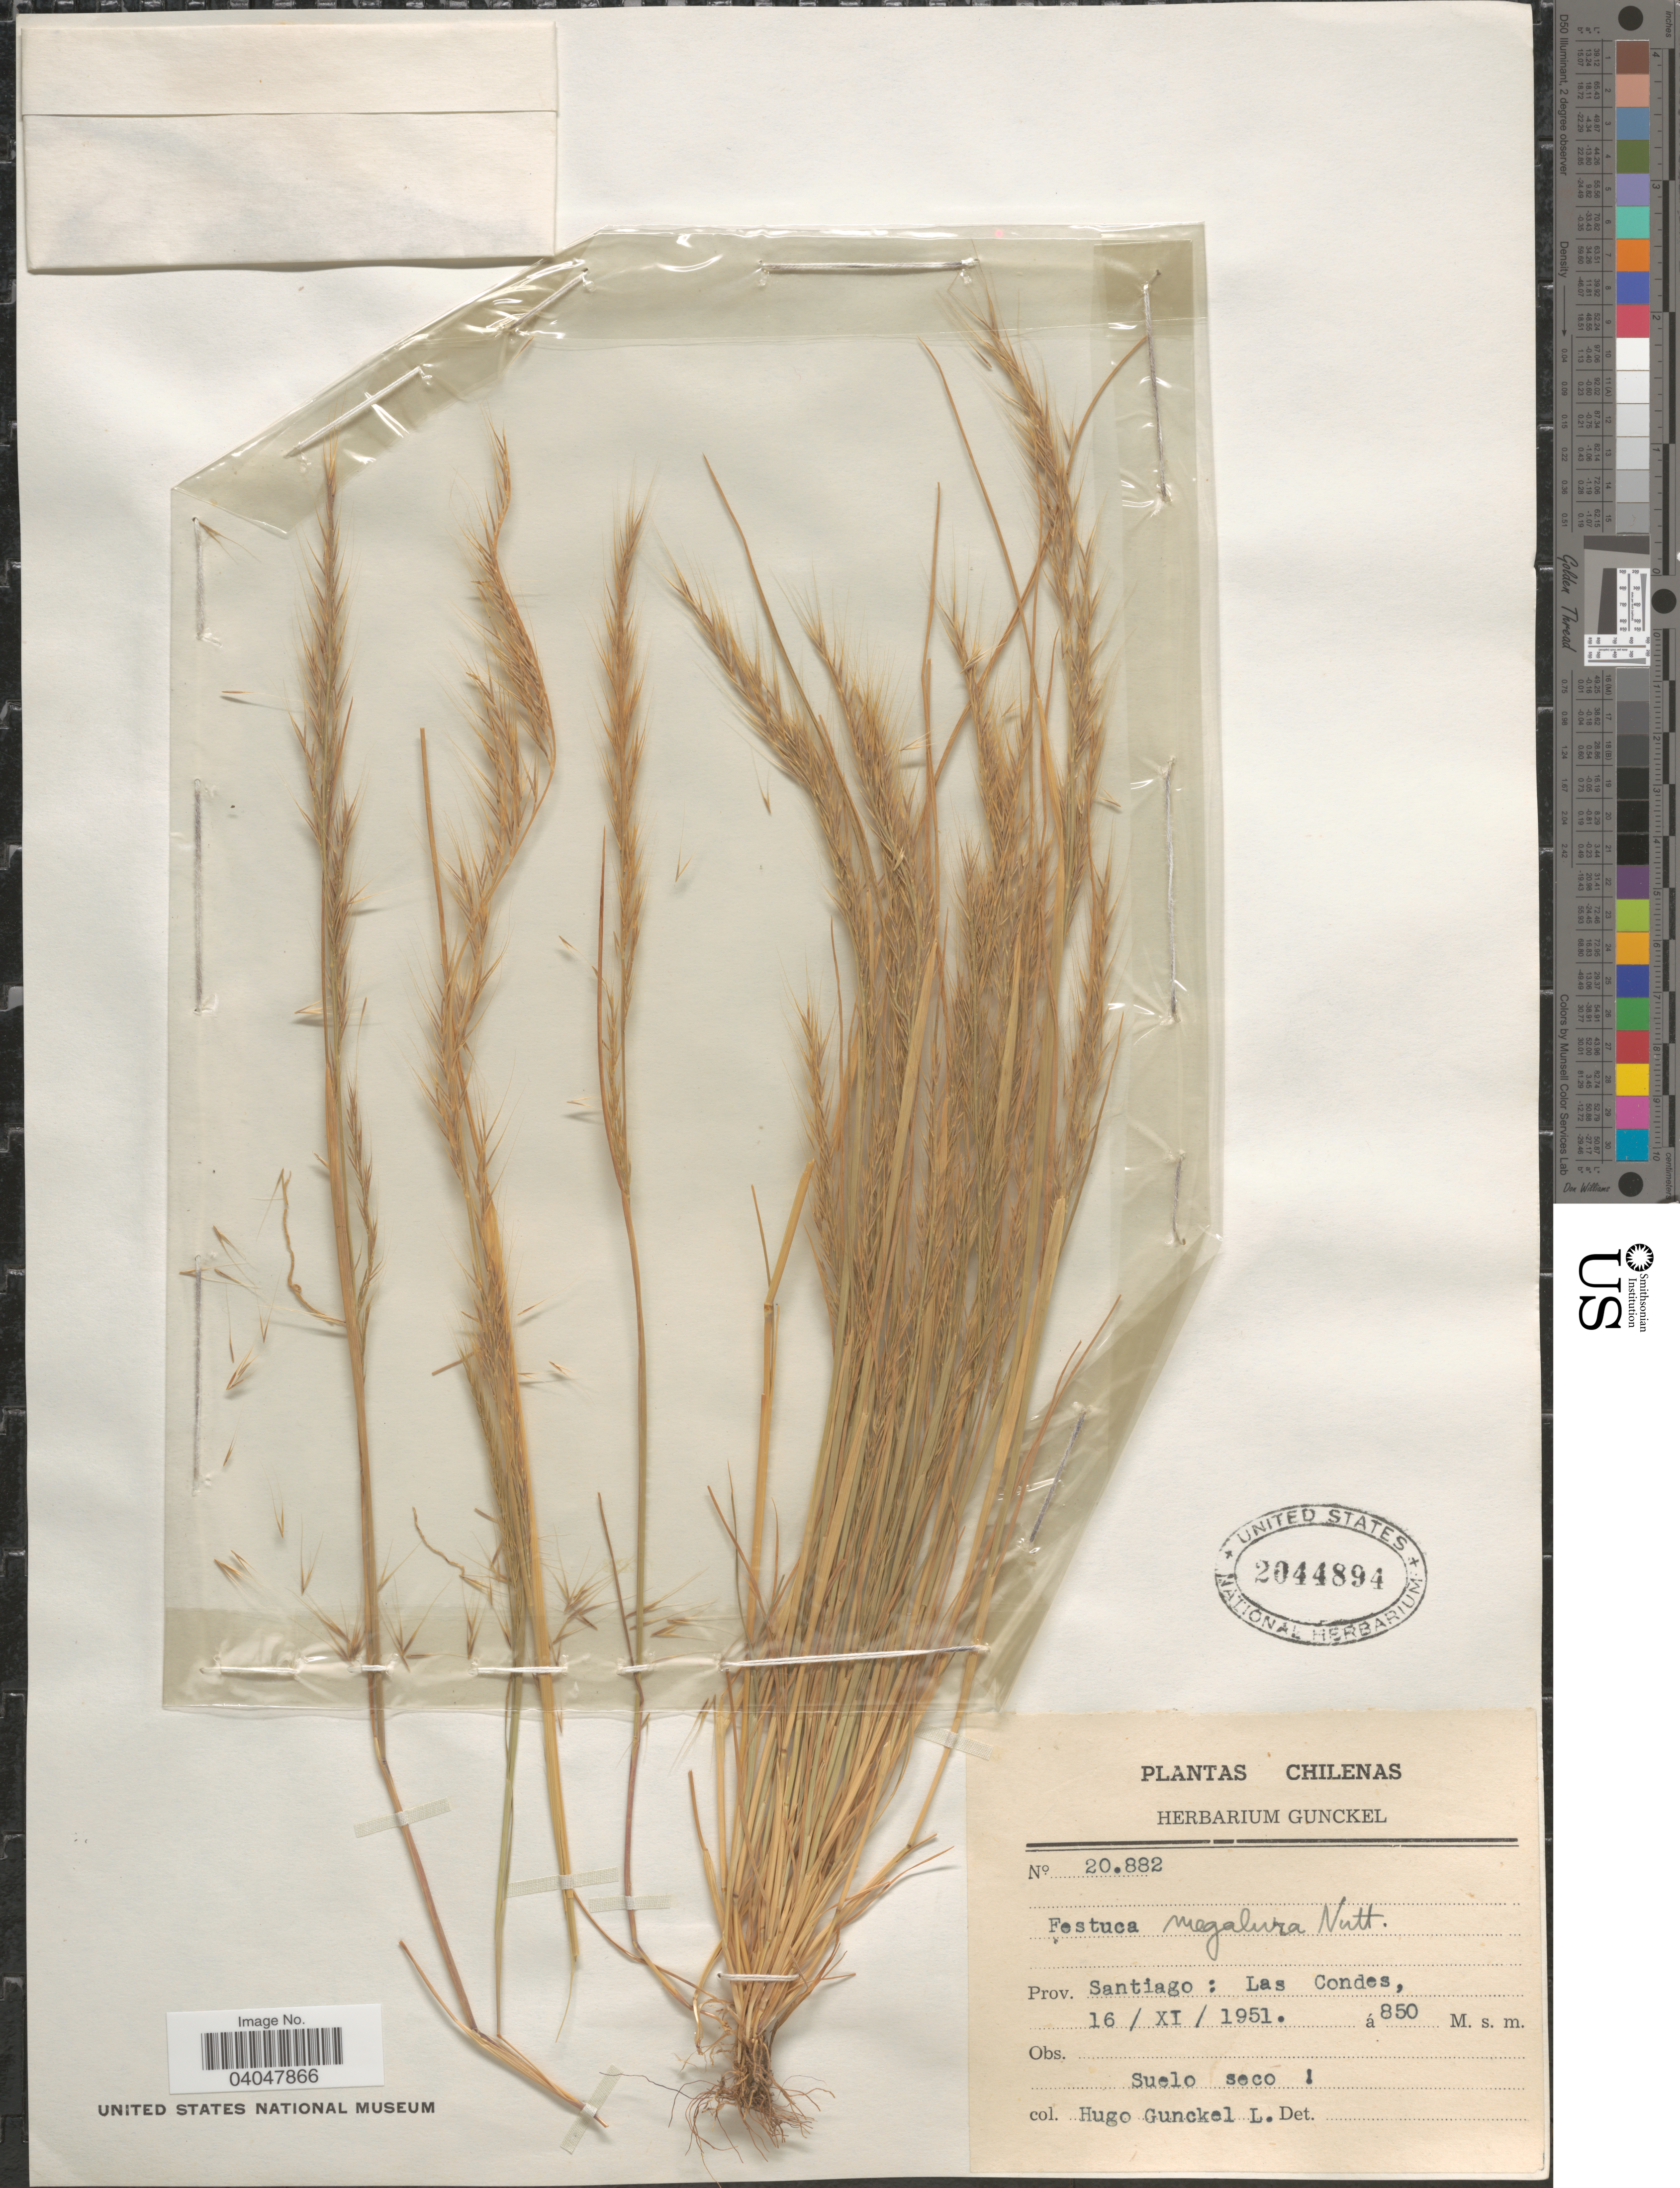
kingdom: Plantae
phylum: Tracheophyta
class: Liliopsida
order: Poales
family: Poaceae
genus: Festuca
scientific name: Festuca megalura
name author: Nutt.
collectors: H. Gunckel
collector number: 20882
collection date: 1951-11-16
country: Chile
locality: Prov. Santiago: Las Condes.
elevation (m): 850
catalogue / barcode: US 2044894